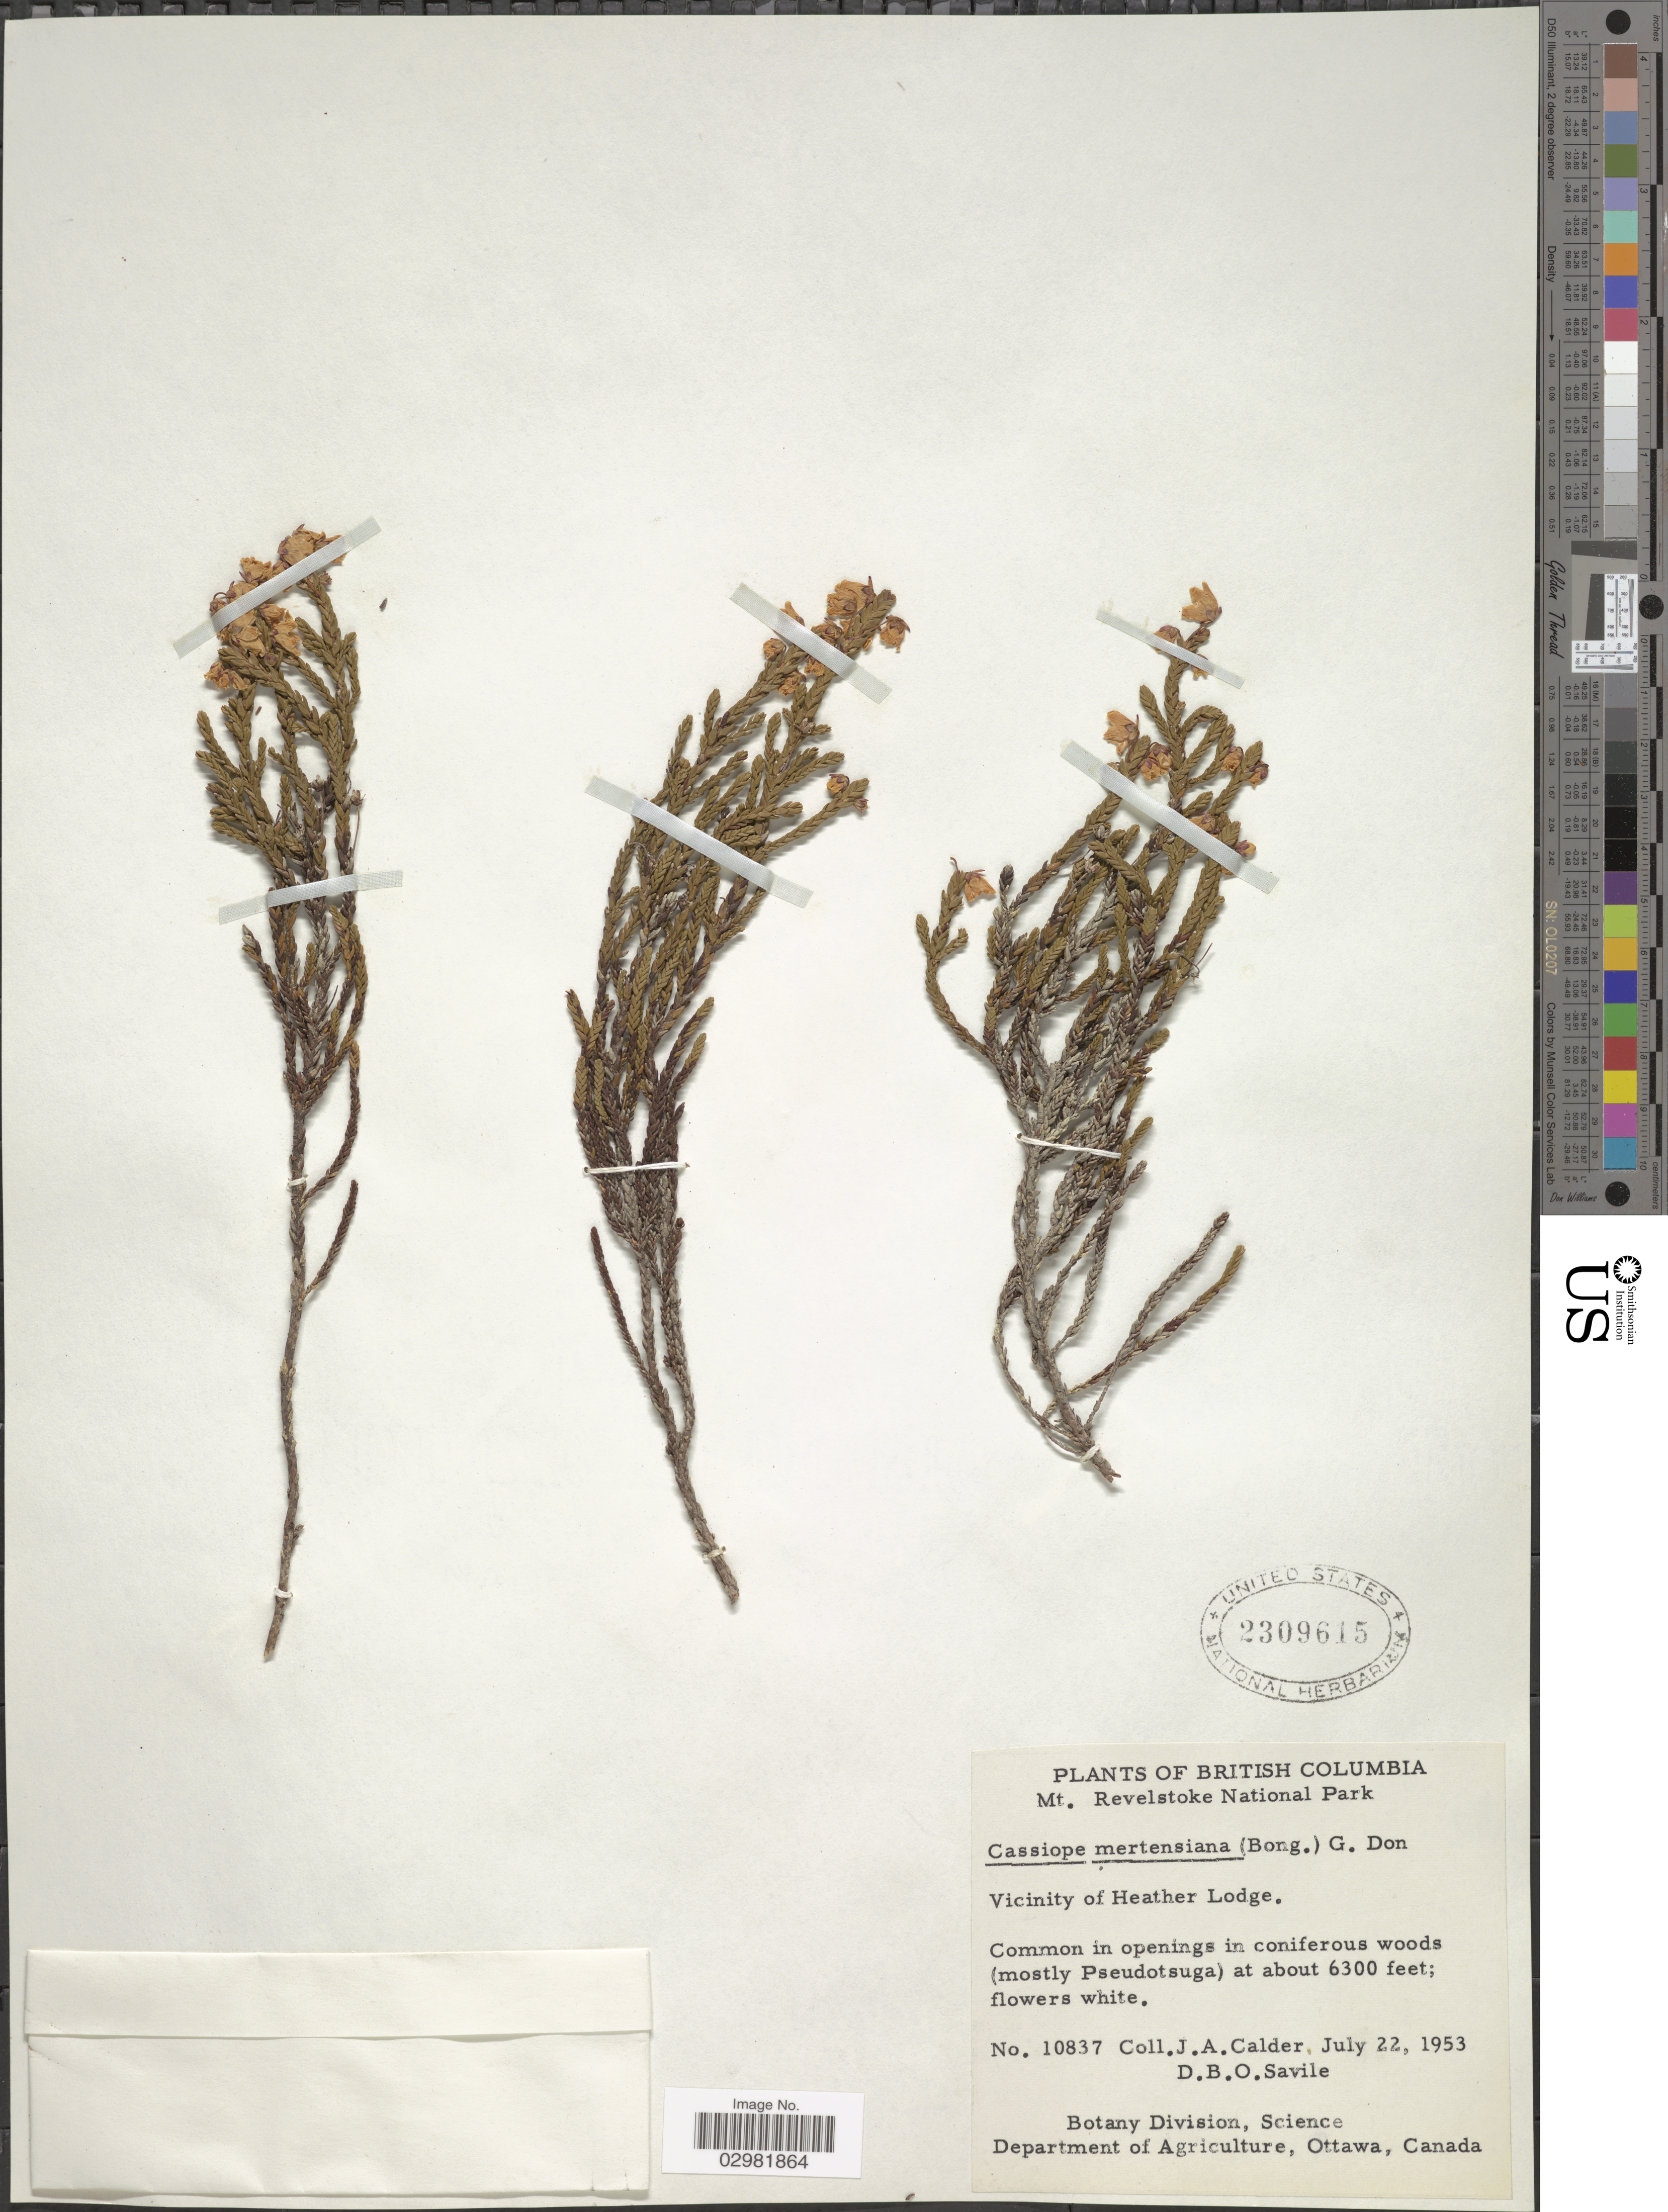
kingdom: Plantae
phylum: Tracheophyta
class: Magnoliopsida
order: Ericales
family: Ericaceae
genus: Cassiope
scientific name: Cassiope mertensiana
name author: (Bong.) G. Don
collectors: J. A. Calder & D. Savile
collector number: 10837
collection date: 1953-07-22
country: Canada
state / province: British Columbia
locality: Mt. Revelstoke National Park. Vicinity of Heather Lodge.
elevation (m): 1920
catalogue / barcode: US 2309615